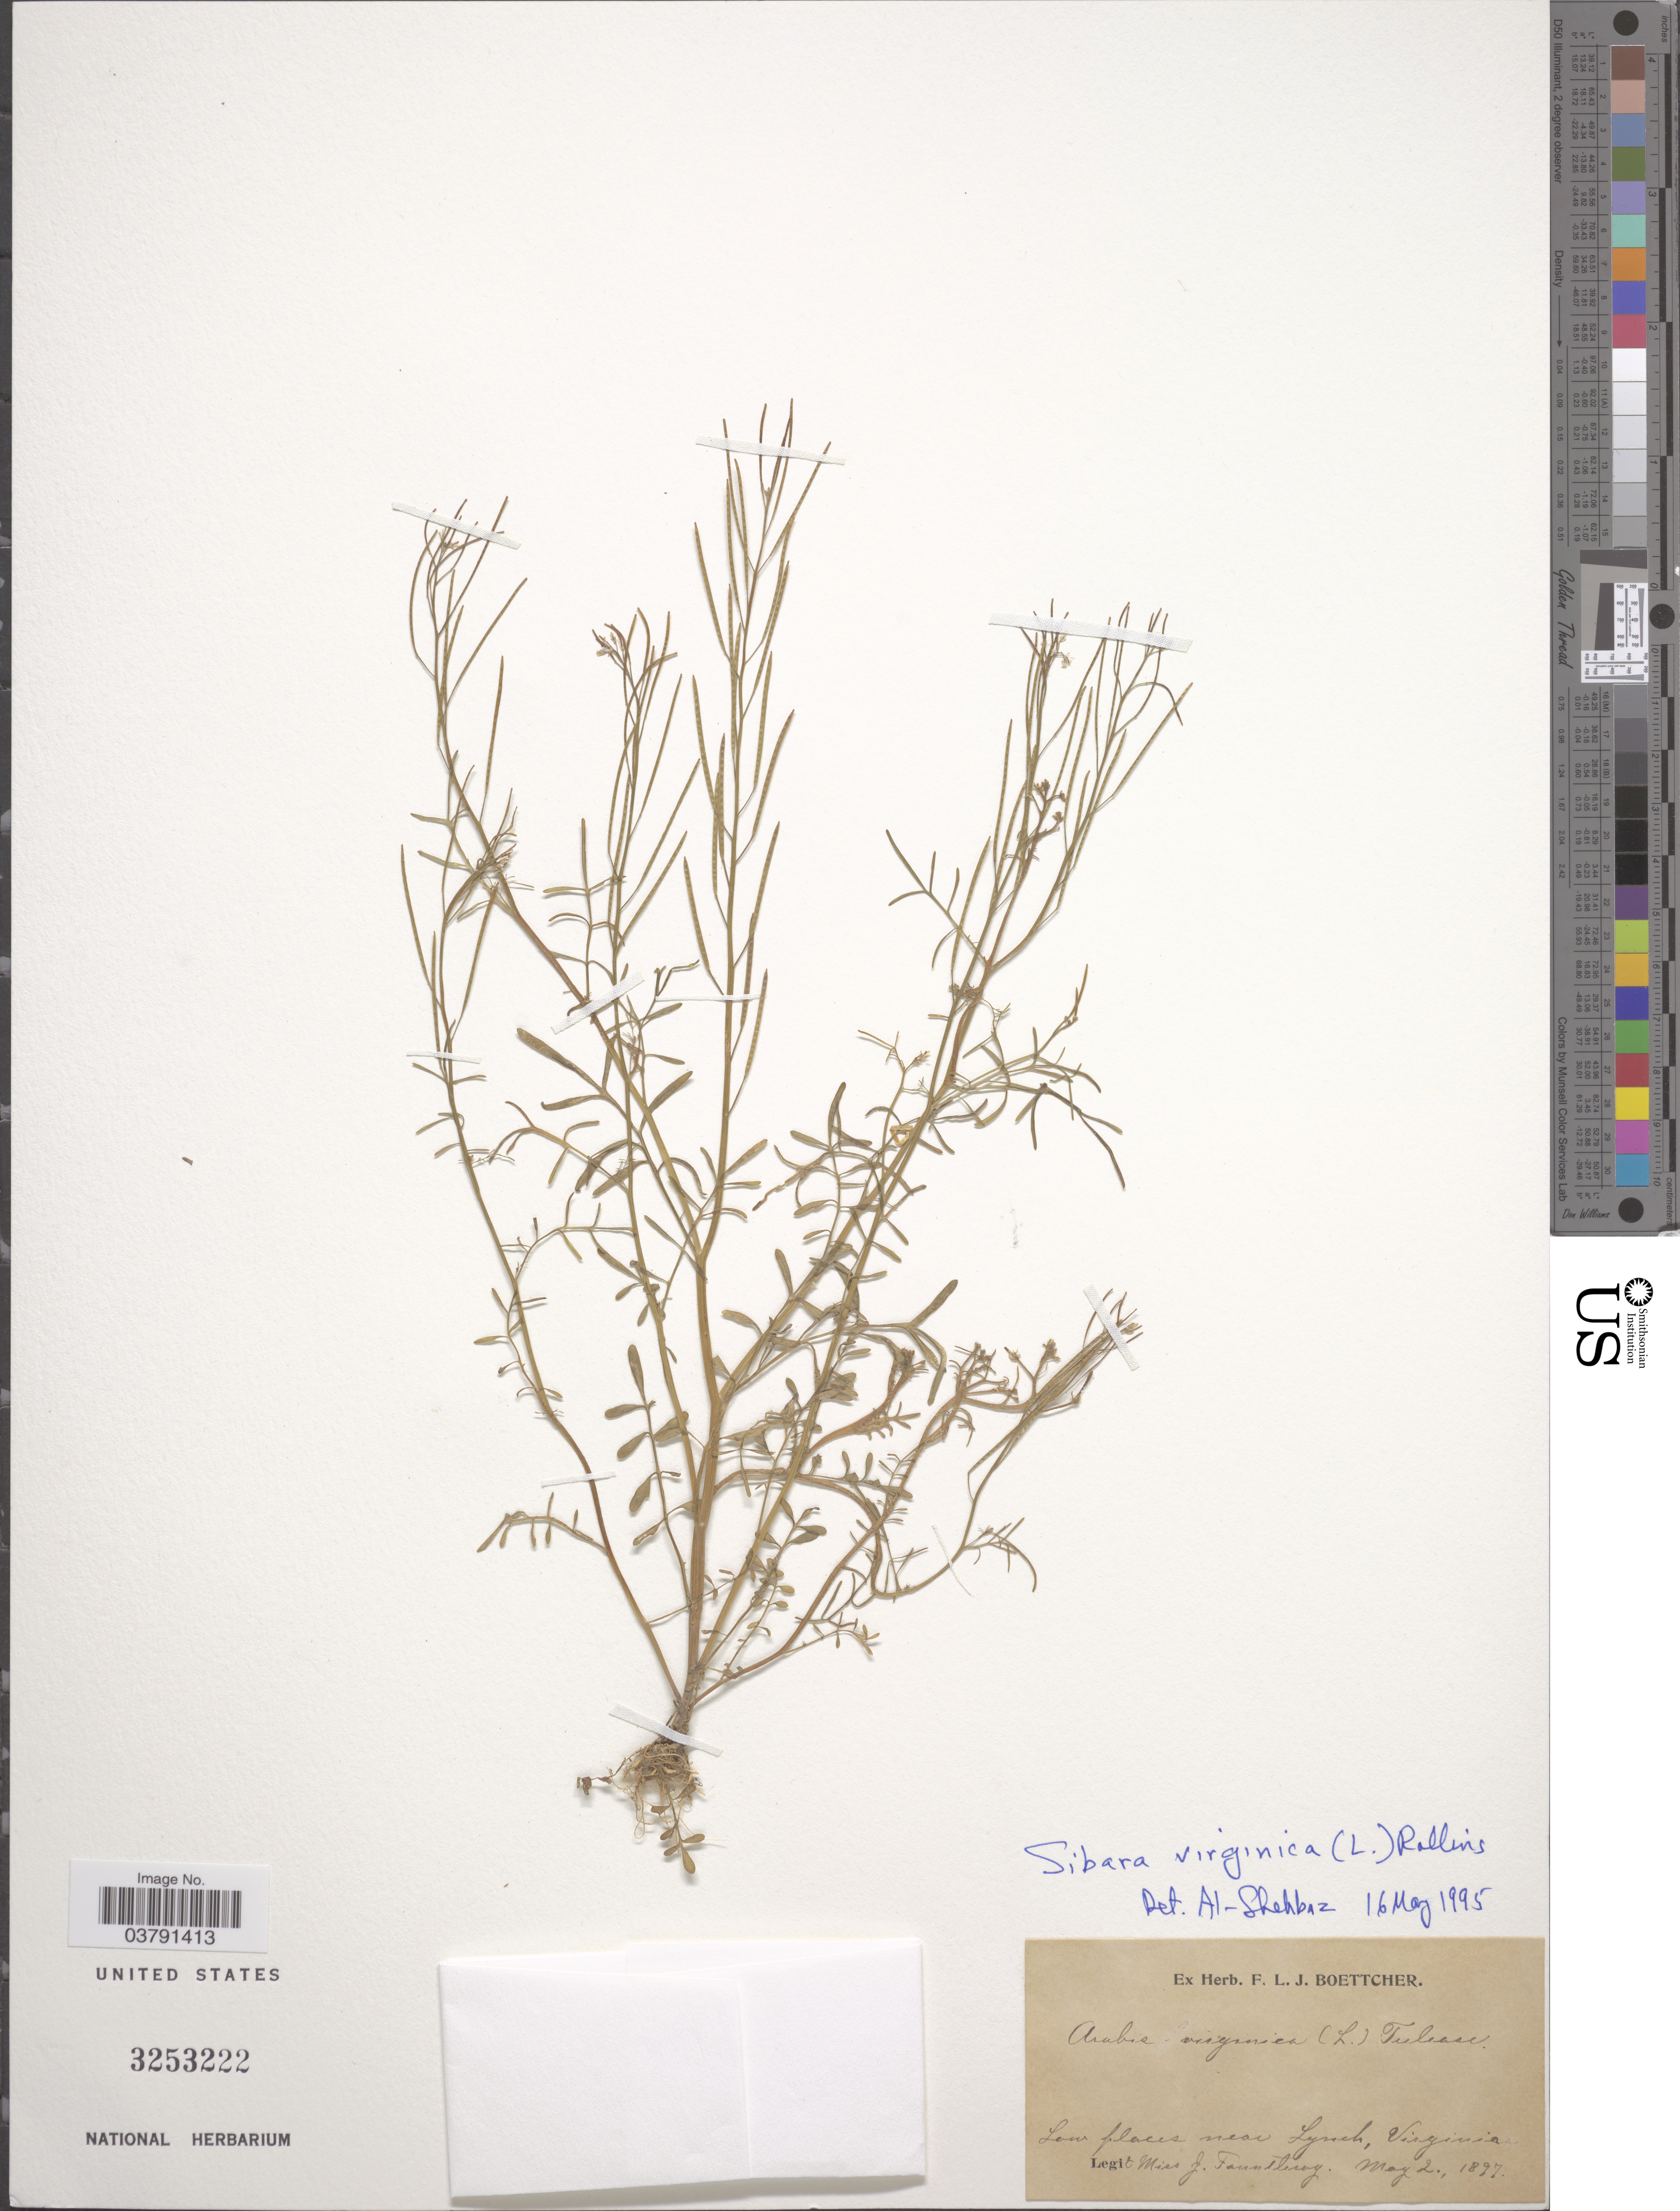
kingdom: Plantae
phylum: Tracheophyta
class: Magnoliopsida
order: Brassicales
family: Brassicaceae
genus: Planodes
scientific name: Planodes virginicum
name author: (L.) Greene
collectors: J. Fauntleroy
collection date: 1897-05-02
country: United States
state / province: Virginia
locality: Low places near Lynch.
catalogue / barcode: US 3253222